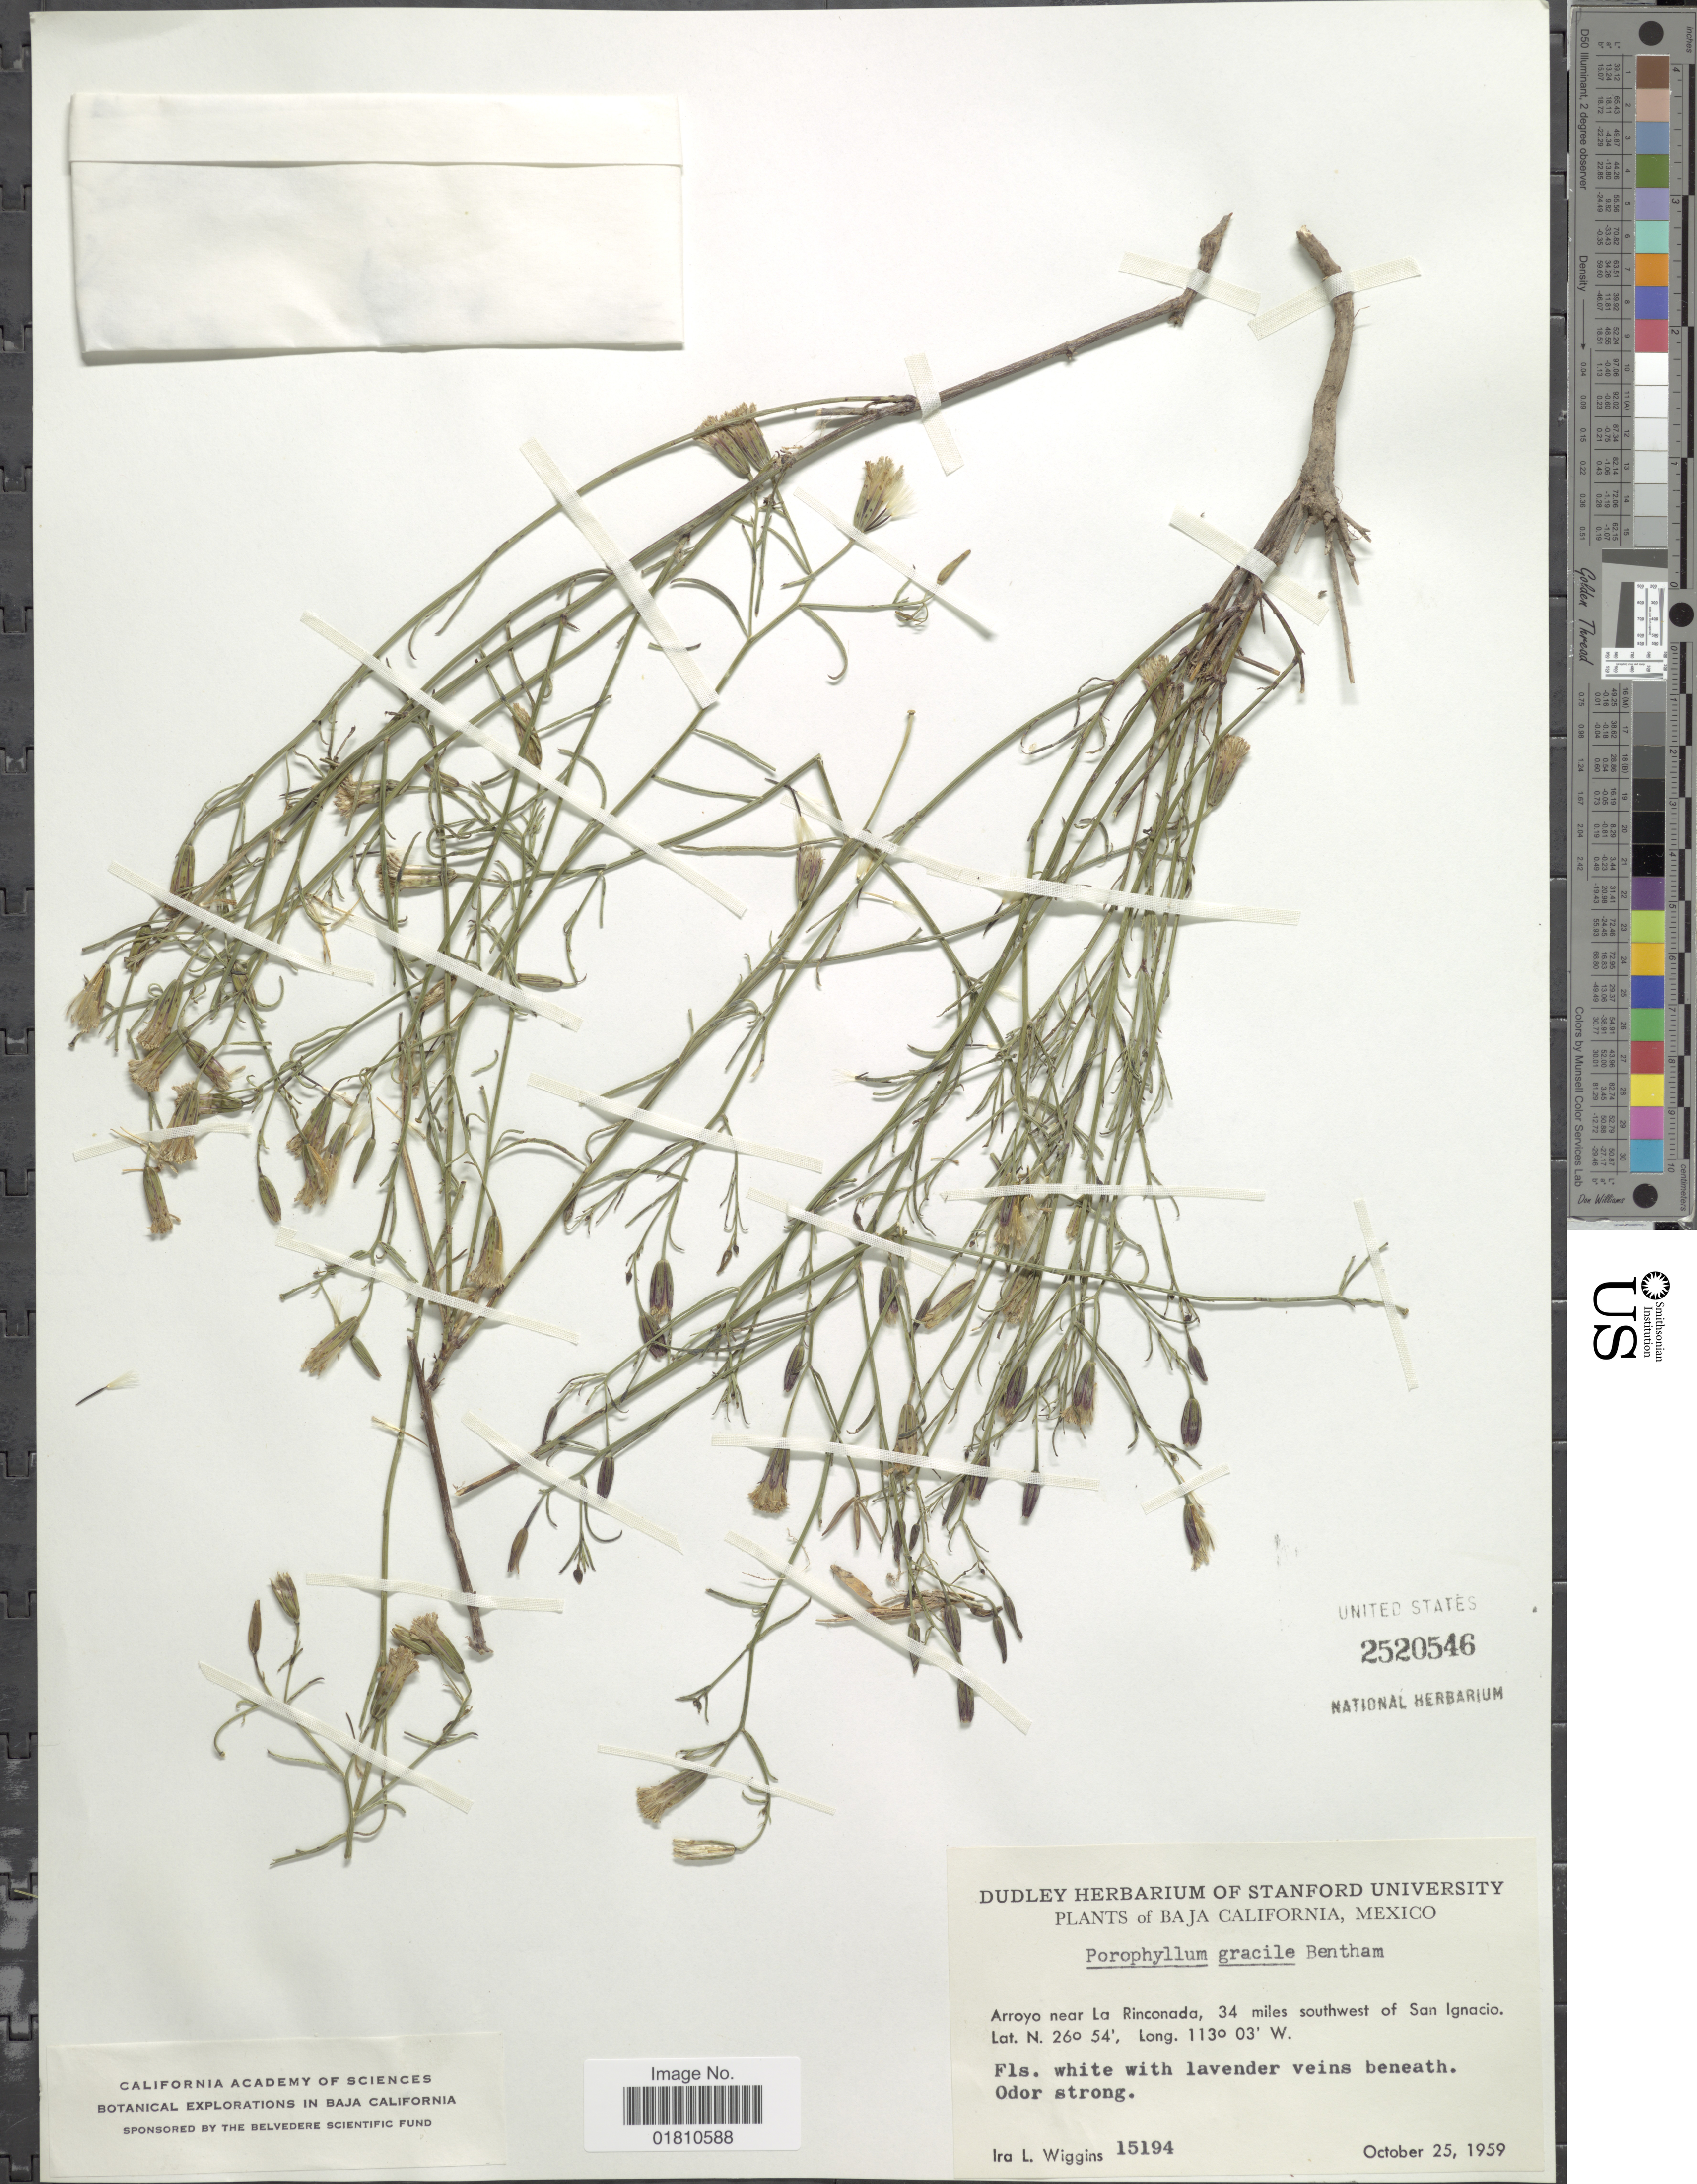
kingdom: Plantae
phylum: Tracheophyta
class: Magnoliopsida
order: Asterales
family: Asteraceae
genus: Porophyllum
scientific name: Porophyllum gracile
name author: Benth.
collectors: I. L. Wiggins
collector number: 15194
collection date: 1959-10-25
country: Mexico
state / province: Baja California Sur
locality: Arroyo near La Rinconada, 34 miles southwest of San Ignacio.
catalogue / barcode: US 2520546